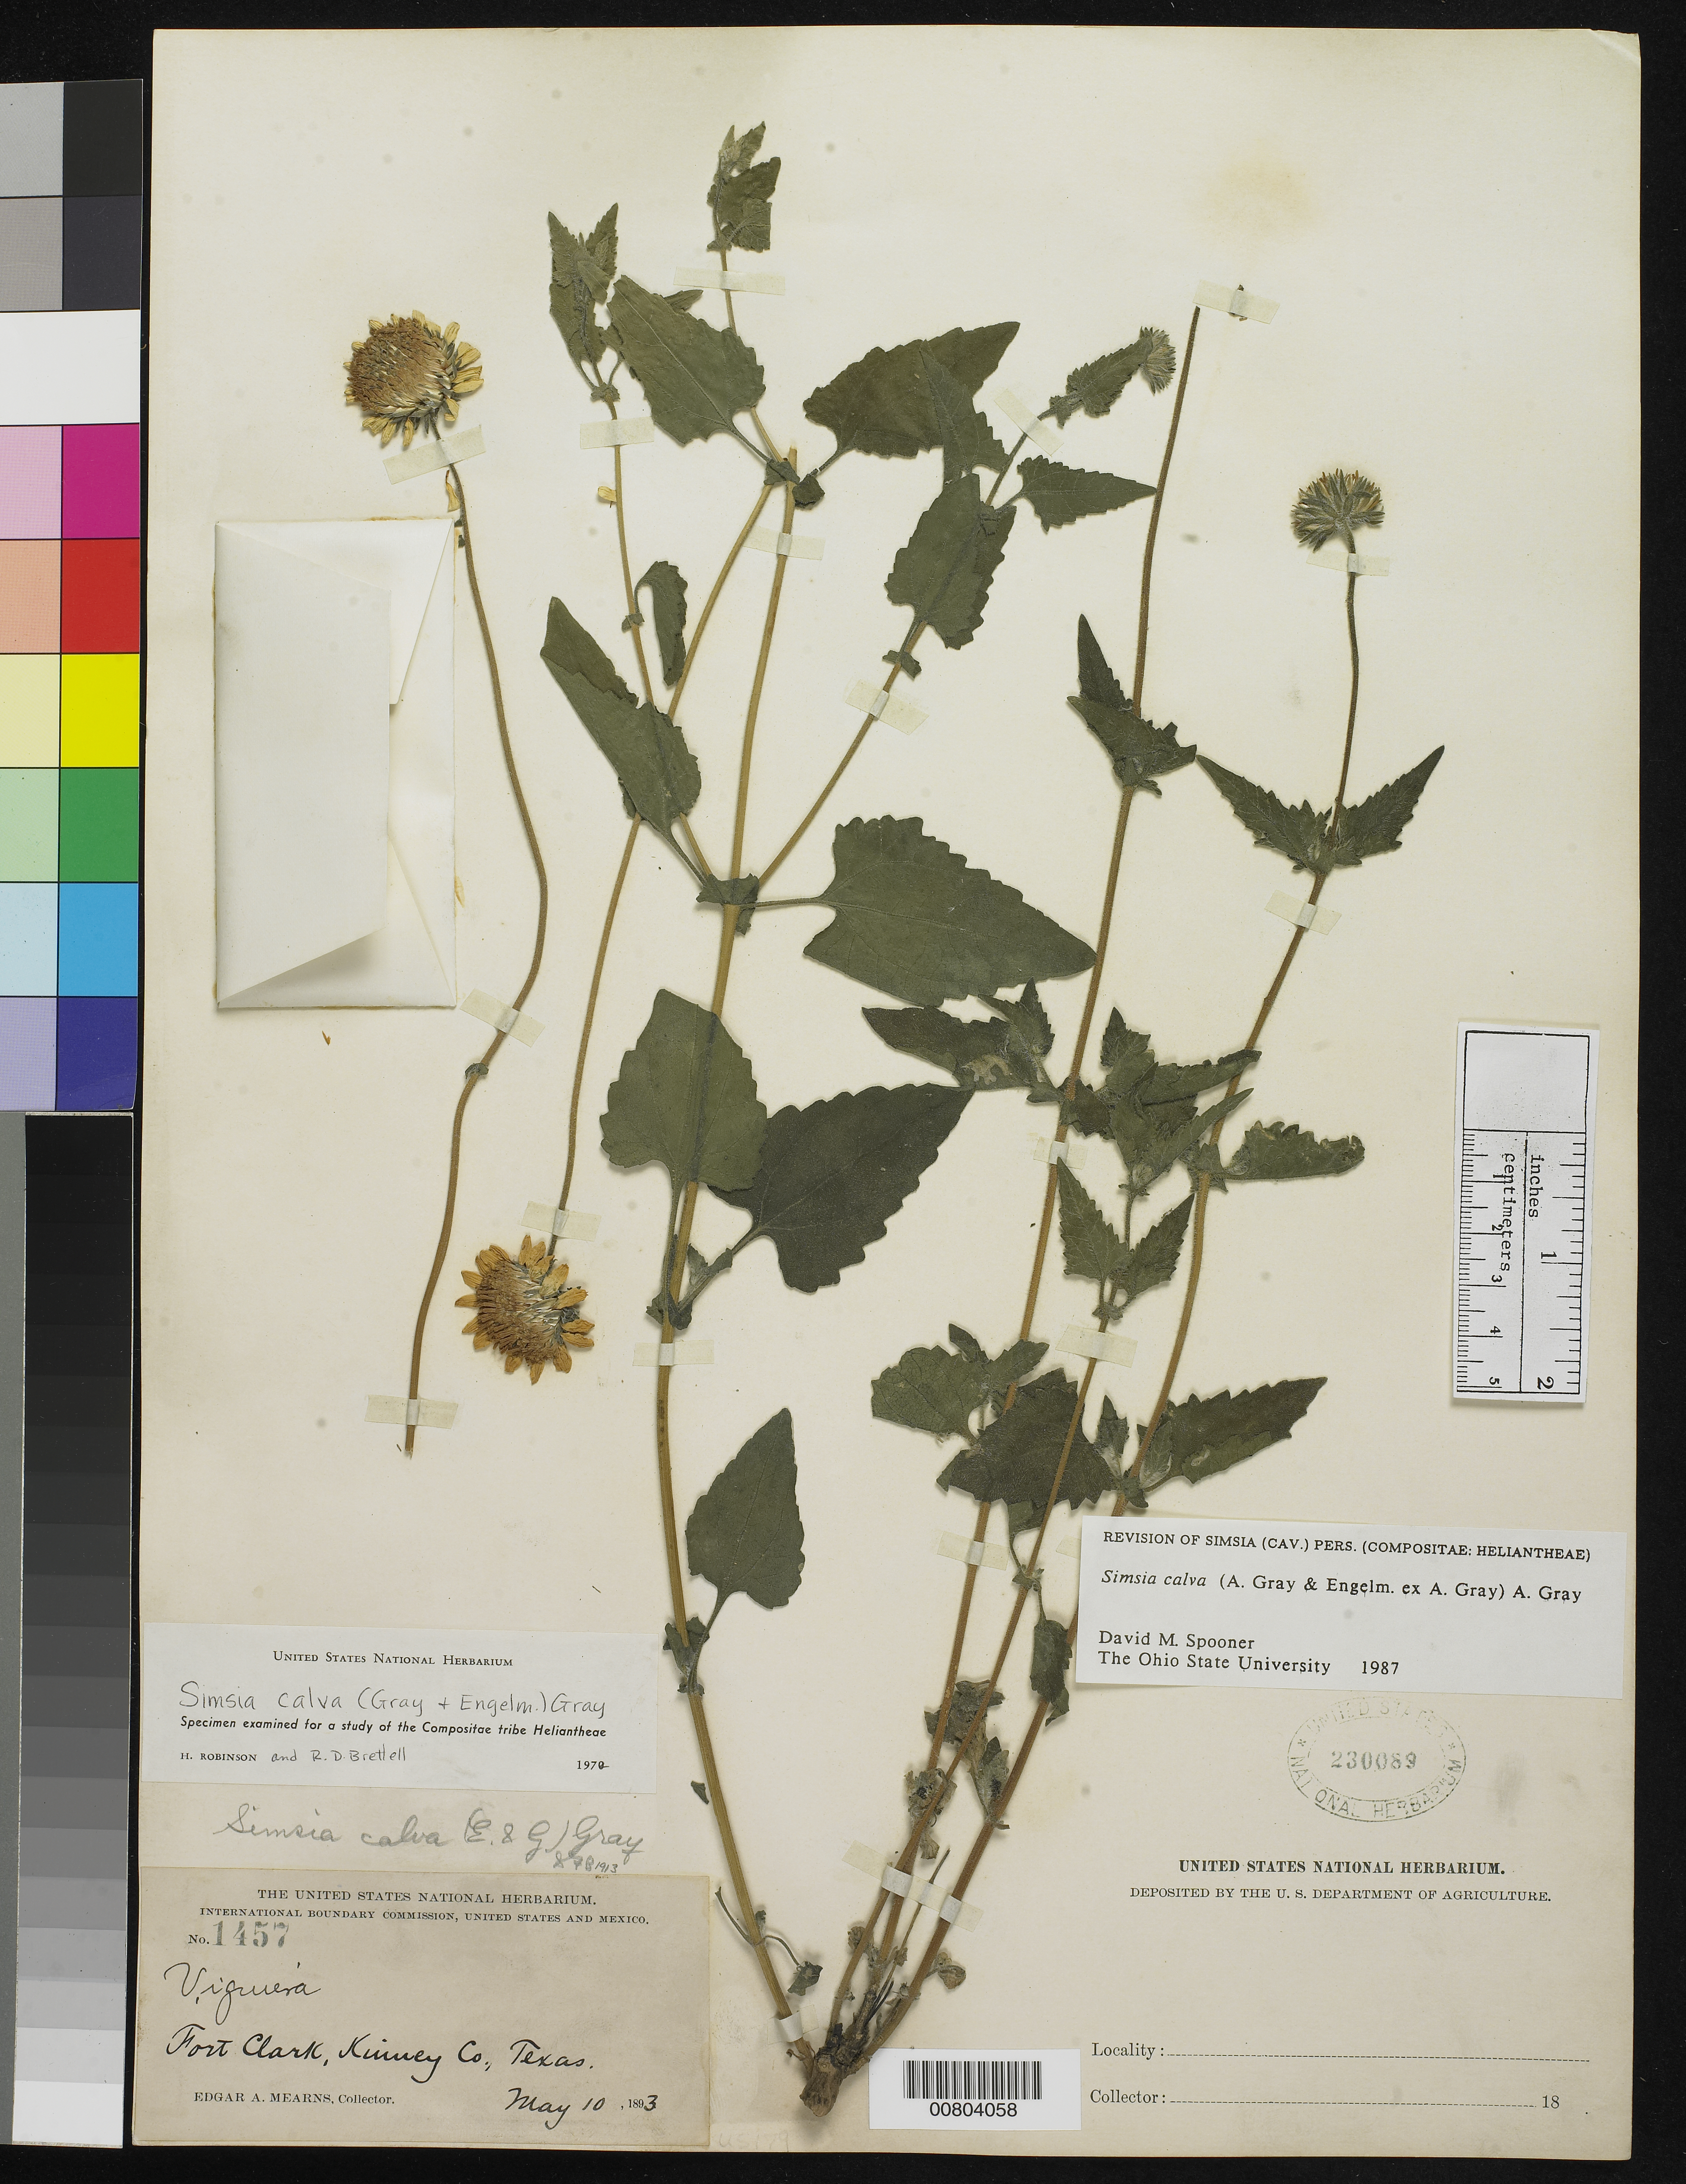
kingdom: Plantae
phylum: Tracheophyta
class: Magnoliopsida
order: Asterales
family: Asteraceae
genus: Simsia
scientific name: Simsia calva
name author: A. Gray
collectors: E. A. Mearns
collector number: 1457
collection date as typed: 10 May 1893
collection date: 1893-05-10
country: United States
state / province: Texas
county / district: Kinney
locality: Fort Clark, Kinney County, Texas.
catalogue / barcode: US 230089